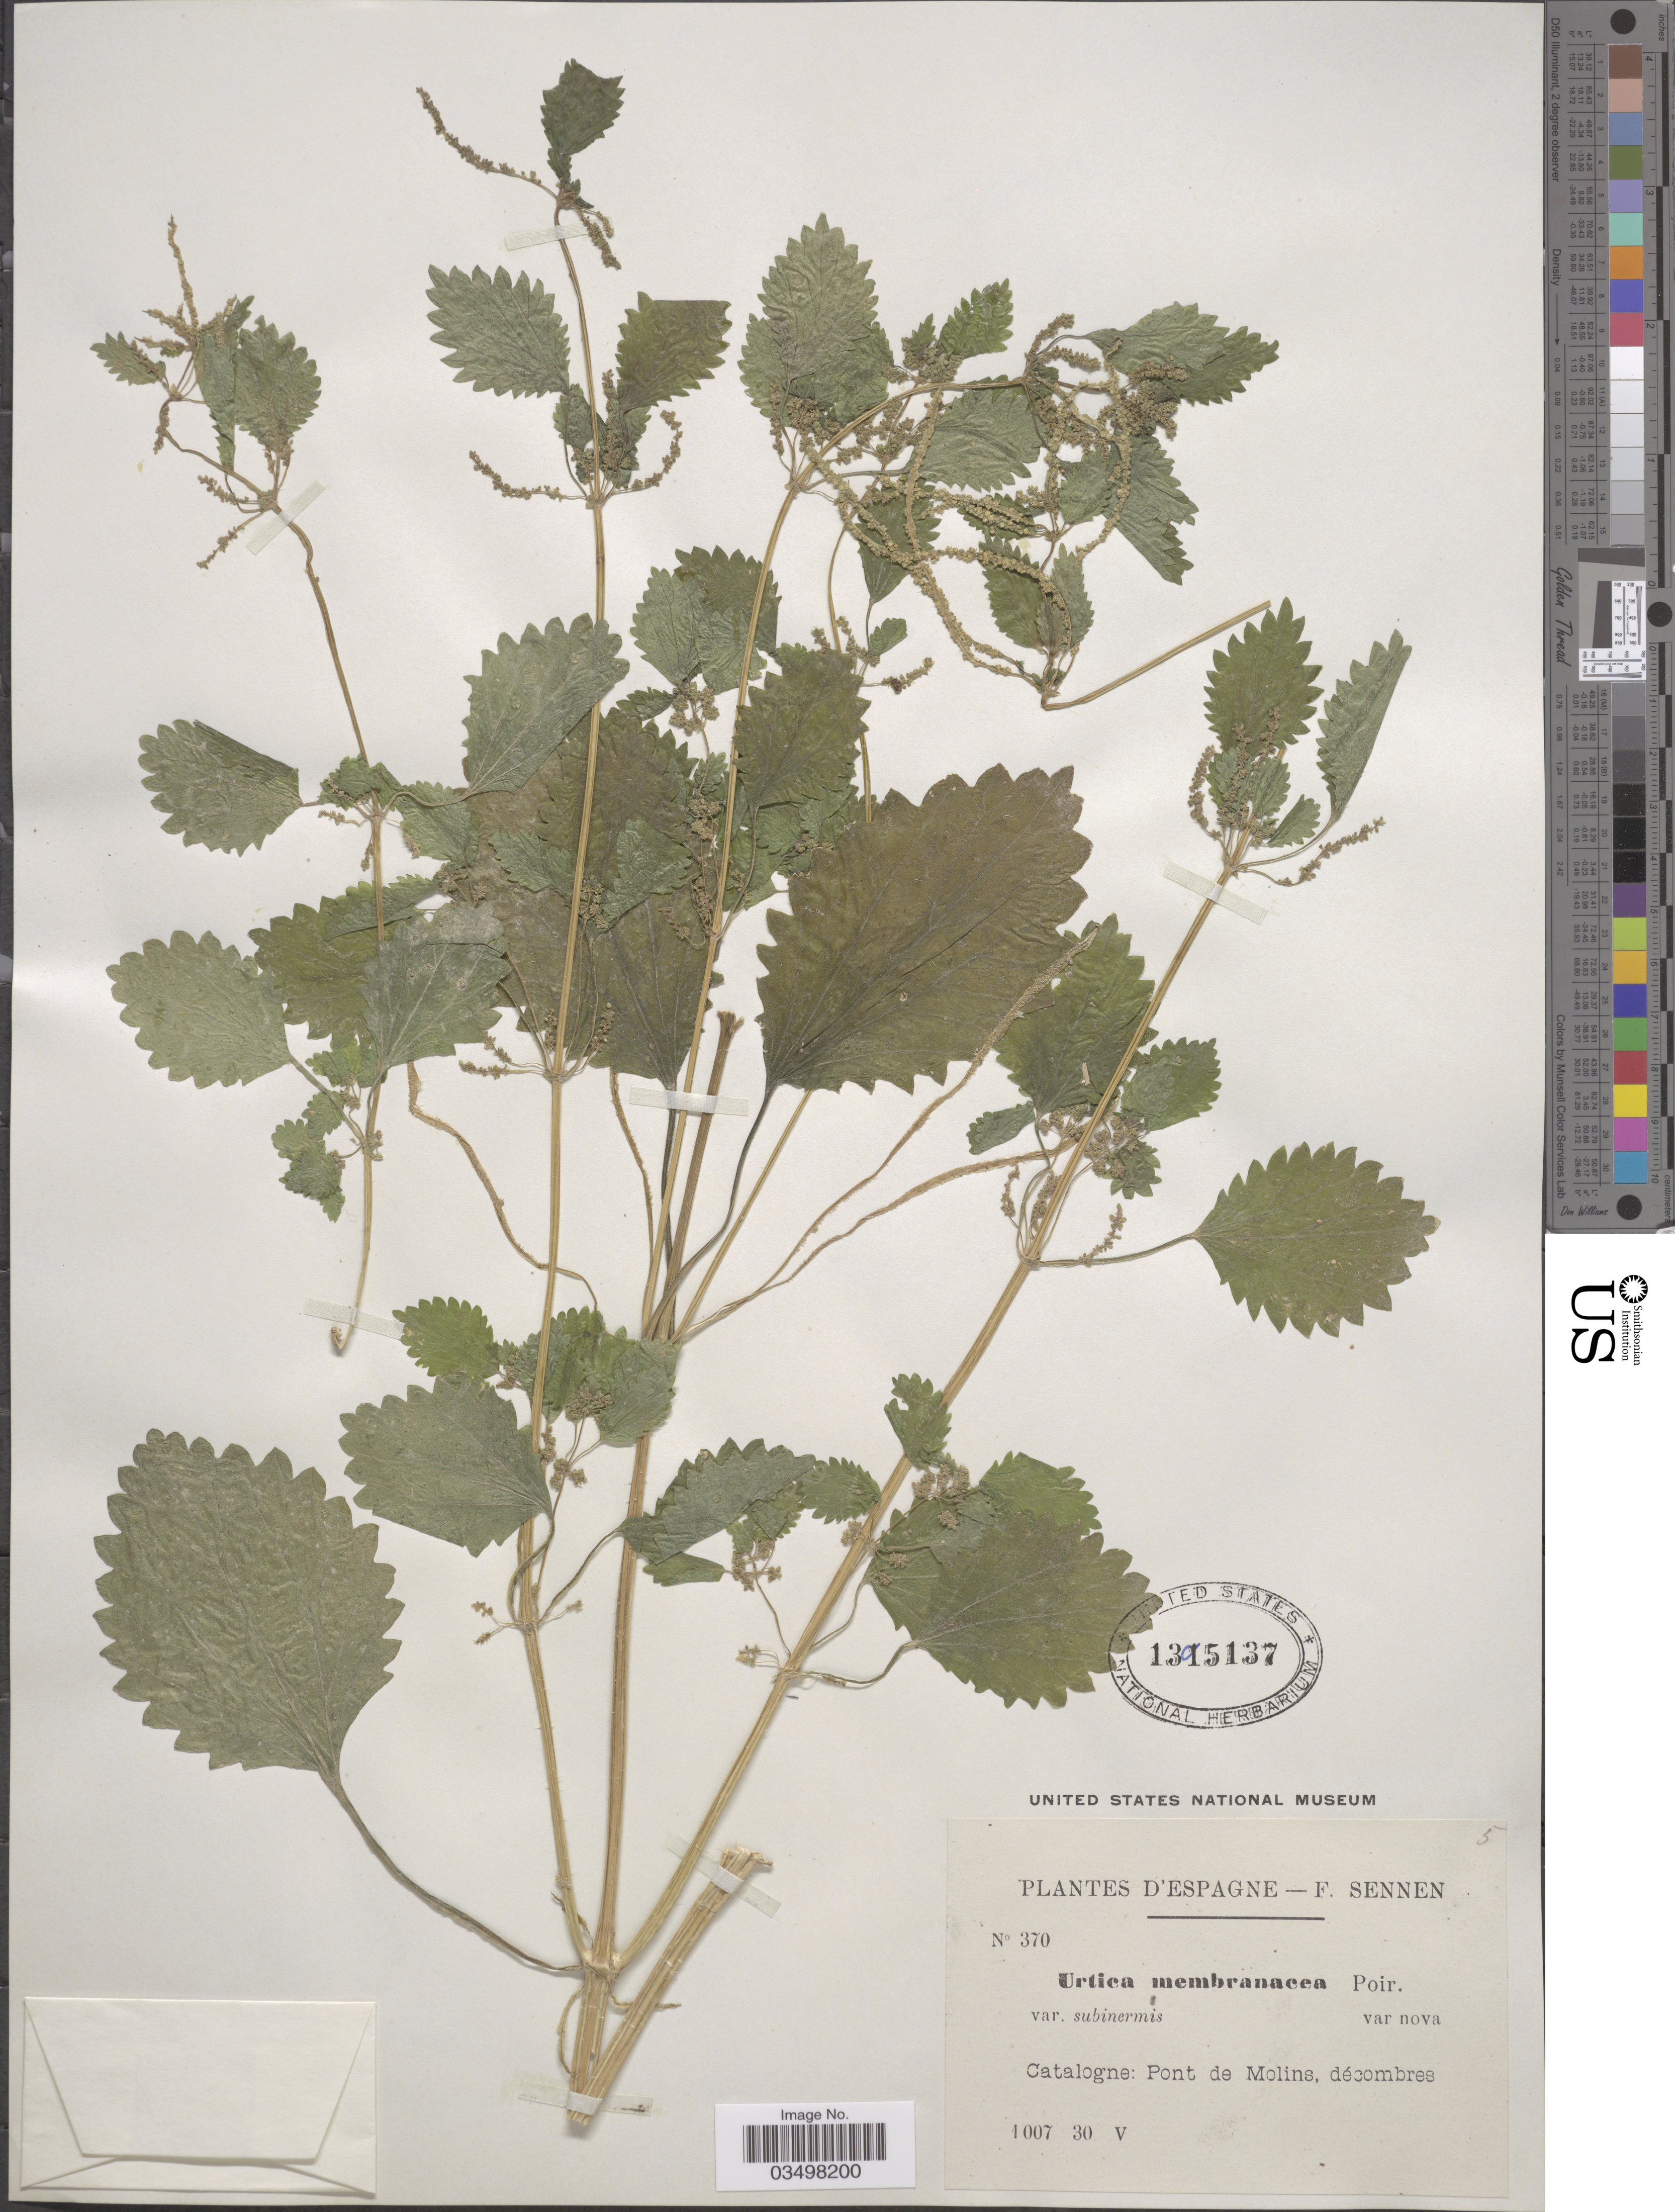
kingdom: Plantae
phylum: Tracheophyta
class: Magnoliopsida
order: Rosales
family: Urticaceae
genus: Urtica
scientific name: Urtica membranacea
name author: Poir.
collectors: E. Sennen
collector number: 370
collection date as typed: Transcribed d/m/y: 30/5/1007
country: Spain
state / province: Catalunya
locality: Espagne. Catalogne: Pont de Molins, décombres.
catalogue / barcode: US 1395137